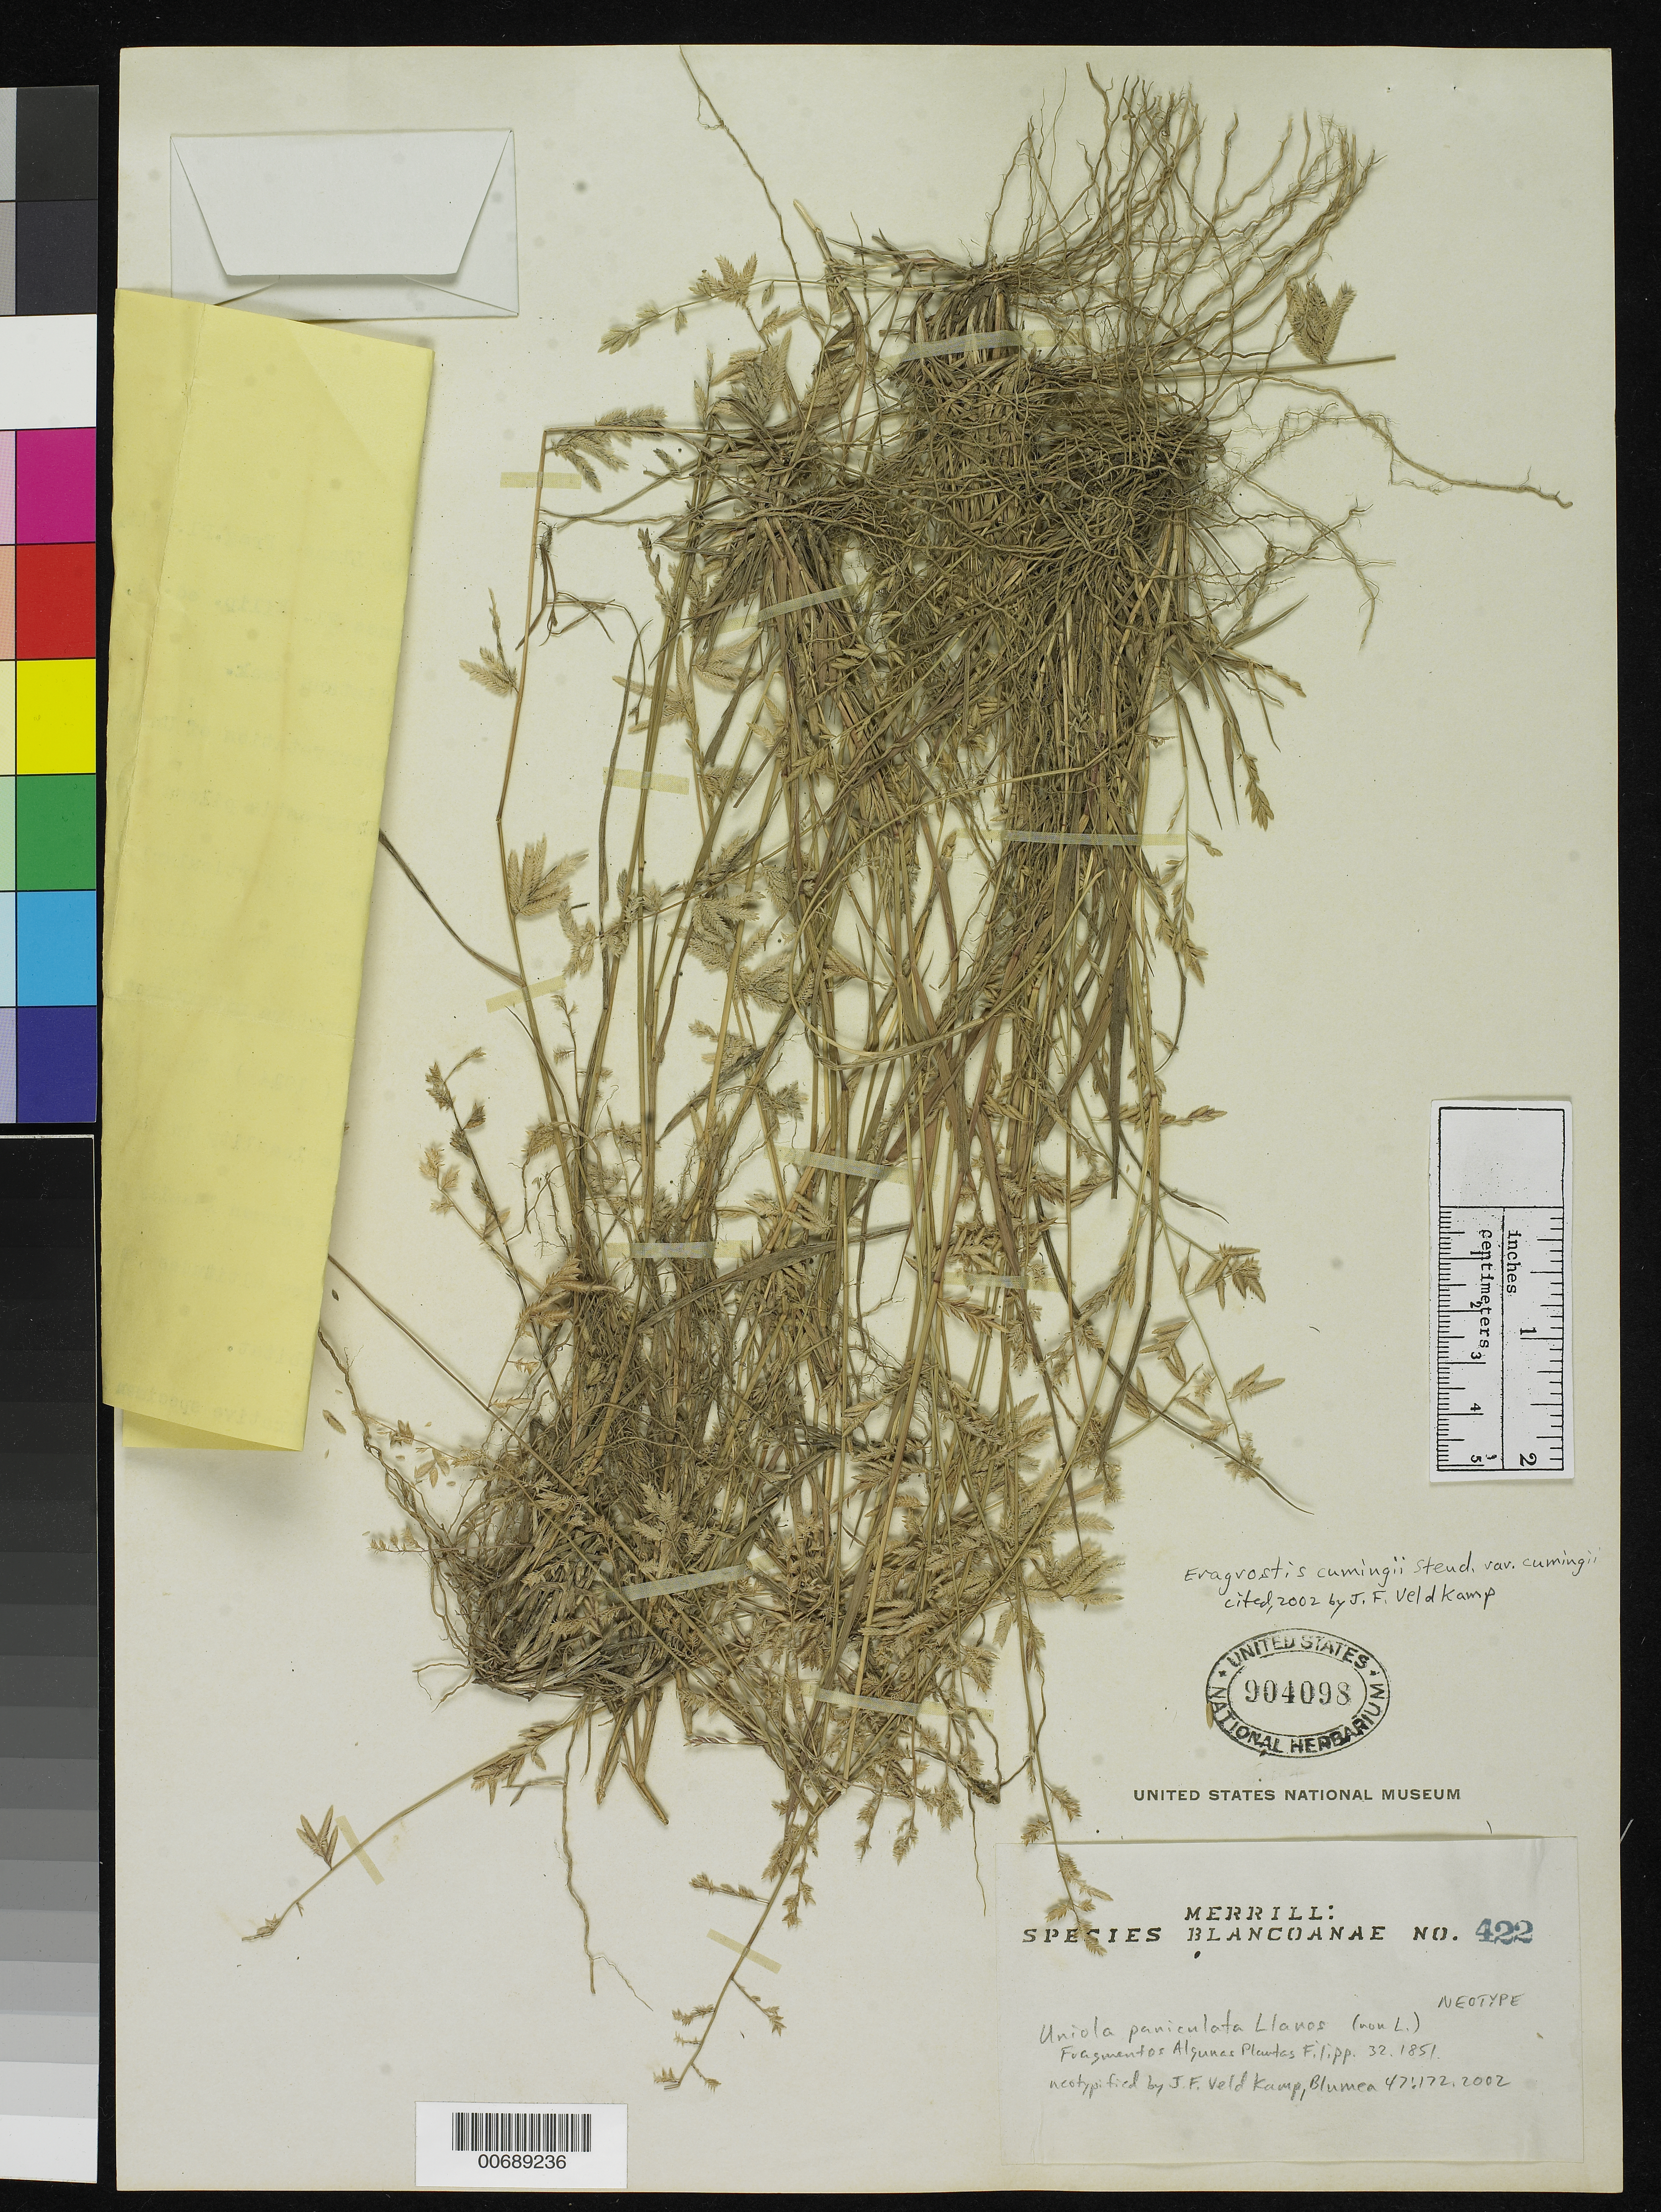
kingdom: Plantae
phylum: Tracheophyta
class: Liliopsida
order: Poales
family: Poaceae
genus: Uniola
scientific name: Uniola paniculata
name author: Llanos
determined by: Veldkamp, J. F.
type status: Neotype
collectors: E. D. Merrill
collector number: Sp. Blancoan. 0422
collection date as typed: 1914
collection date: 1914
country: Philippines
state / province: National Capital Region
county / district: Manila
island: Luzon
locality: Luzon.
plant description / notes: Merrill Sp. Blancoanae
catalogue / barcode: US 904098